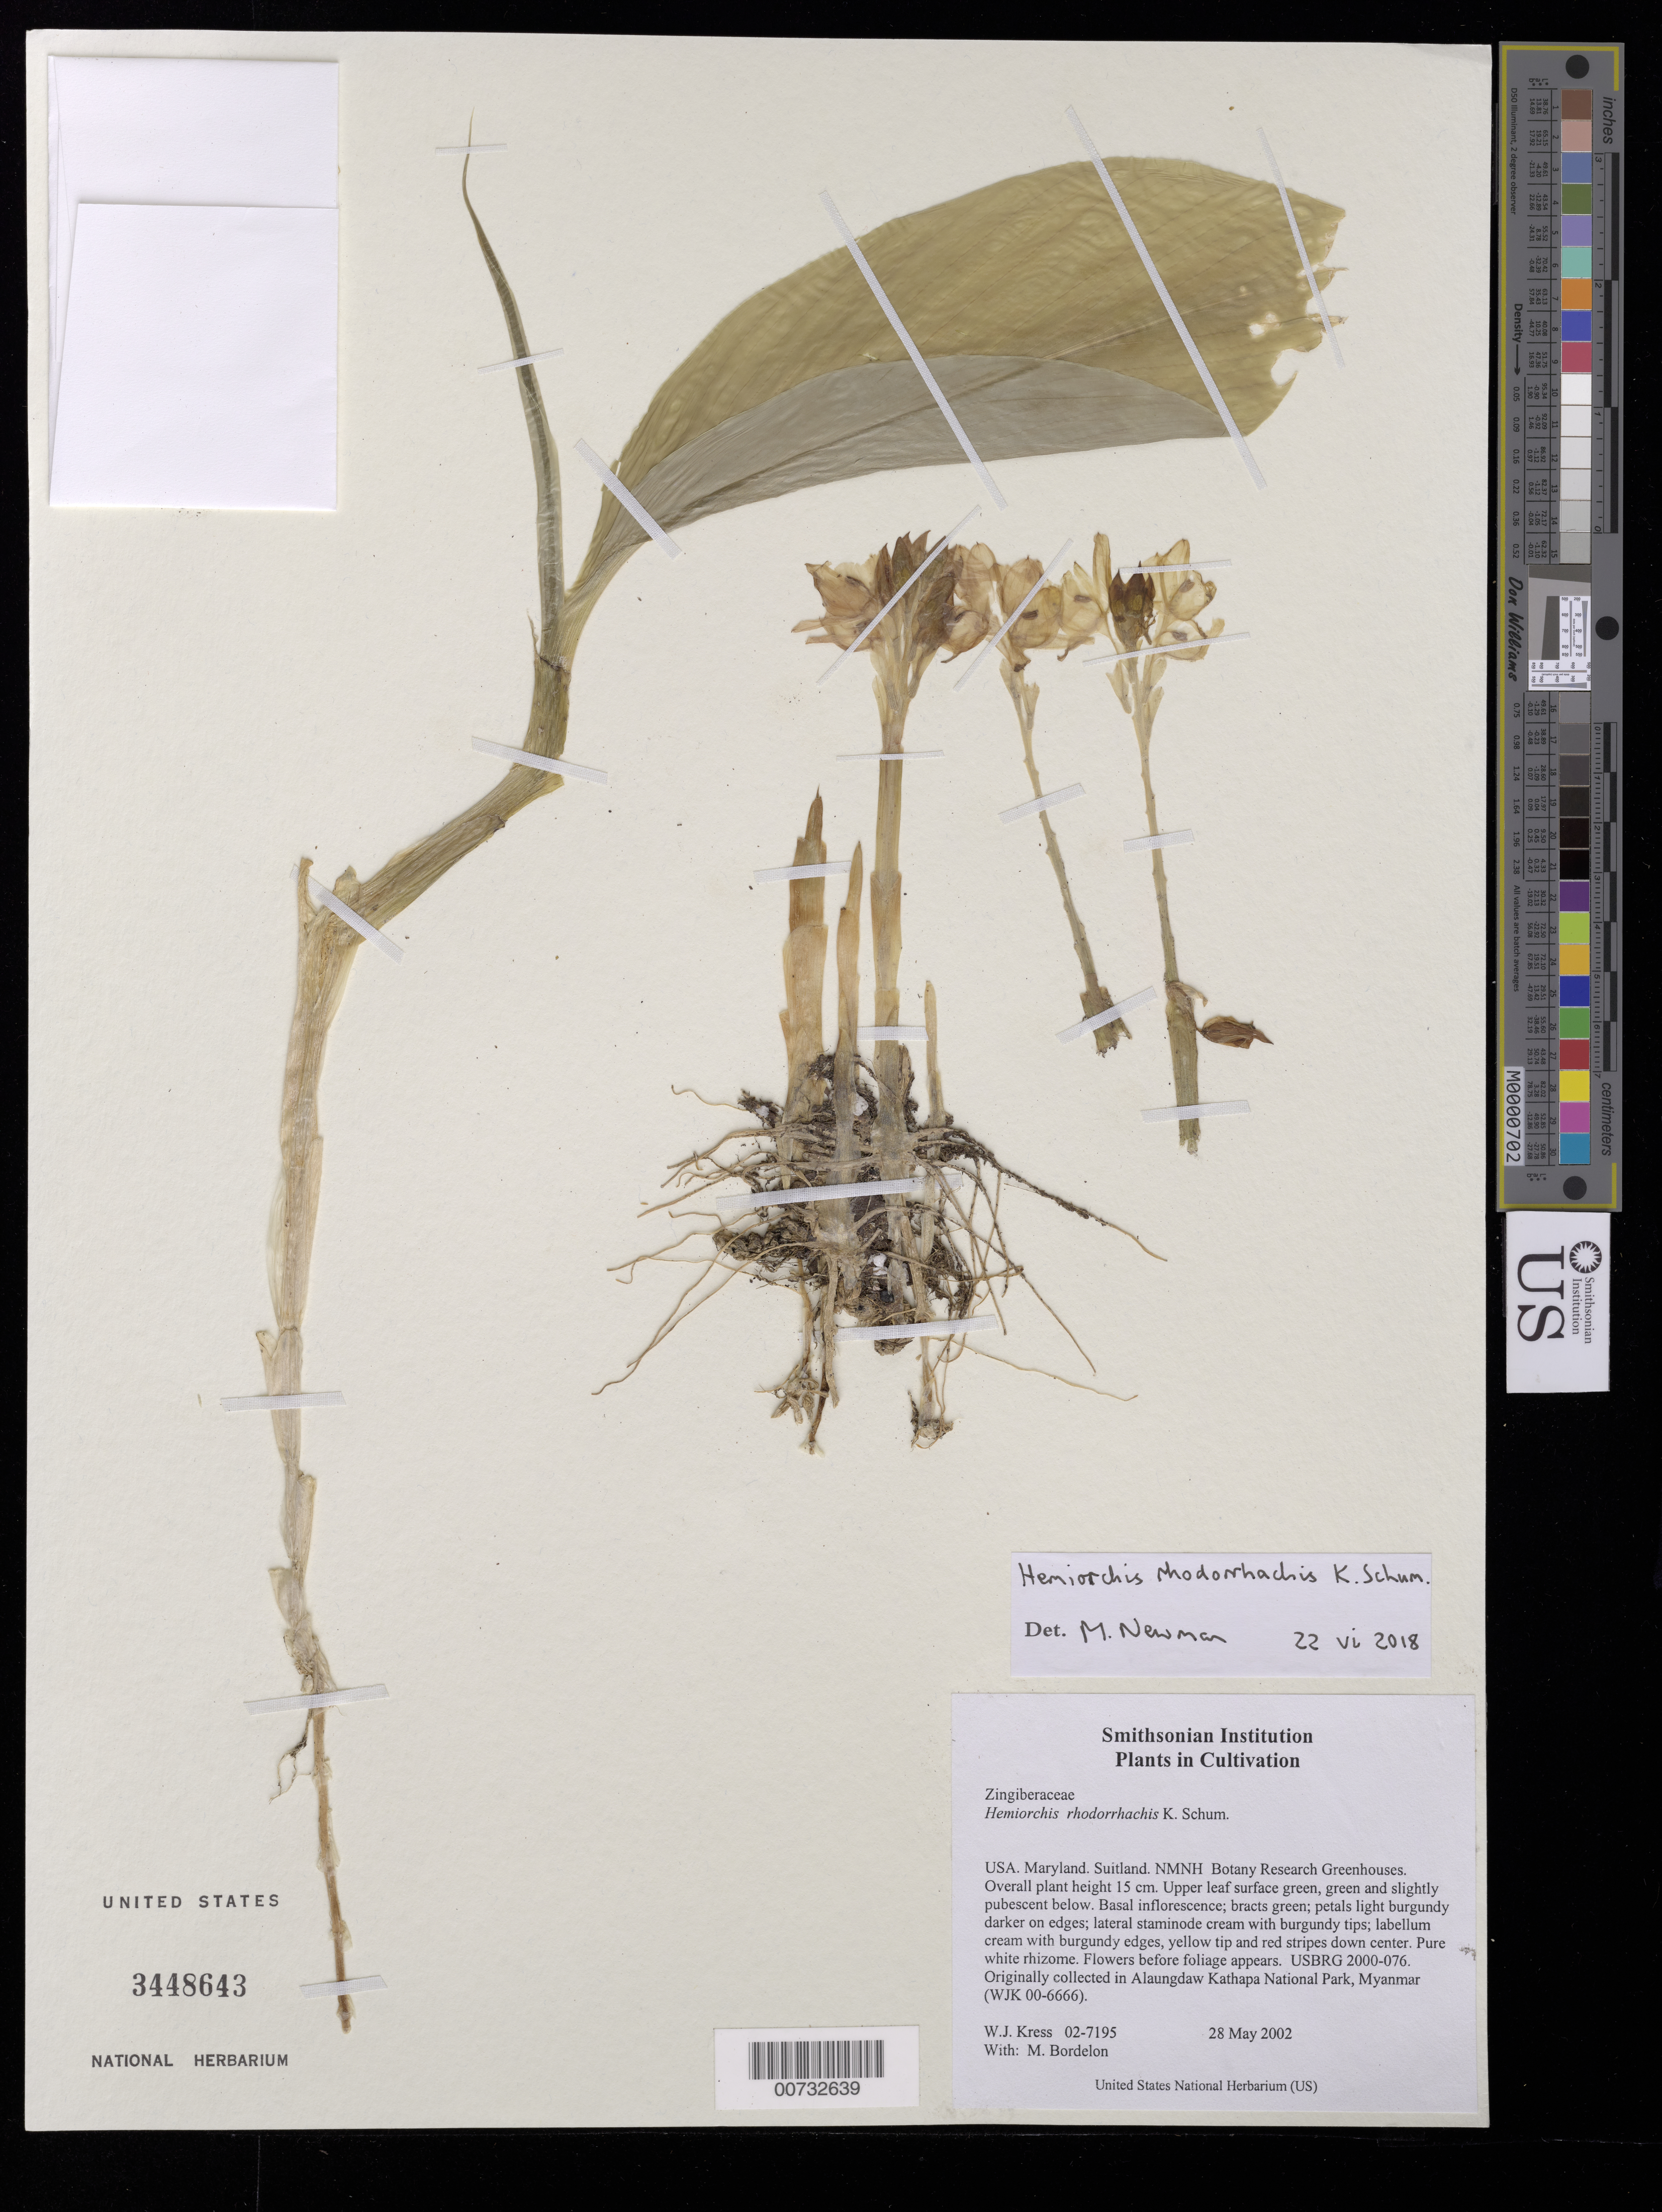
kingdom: Plantae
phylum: Tracheophyta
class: Liliopsida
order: Zingiberales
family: Zingiberaceae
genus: Hemiorchis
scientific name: Hemiorchis rhodorrhachis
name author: K. Schum.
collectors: W. J. Kress & M. Bordelon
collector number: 02-7195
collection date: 2002-05-28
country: United States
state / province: Maryland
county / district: Prince George's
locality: NMNH Botany Research Greenhouses. Suitland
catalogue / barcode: US 3448643